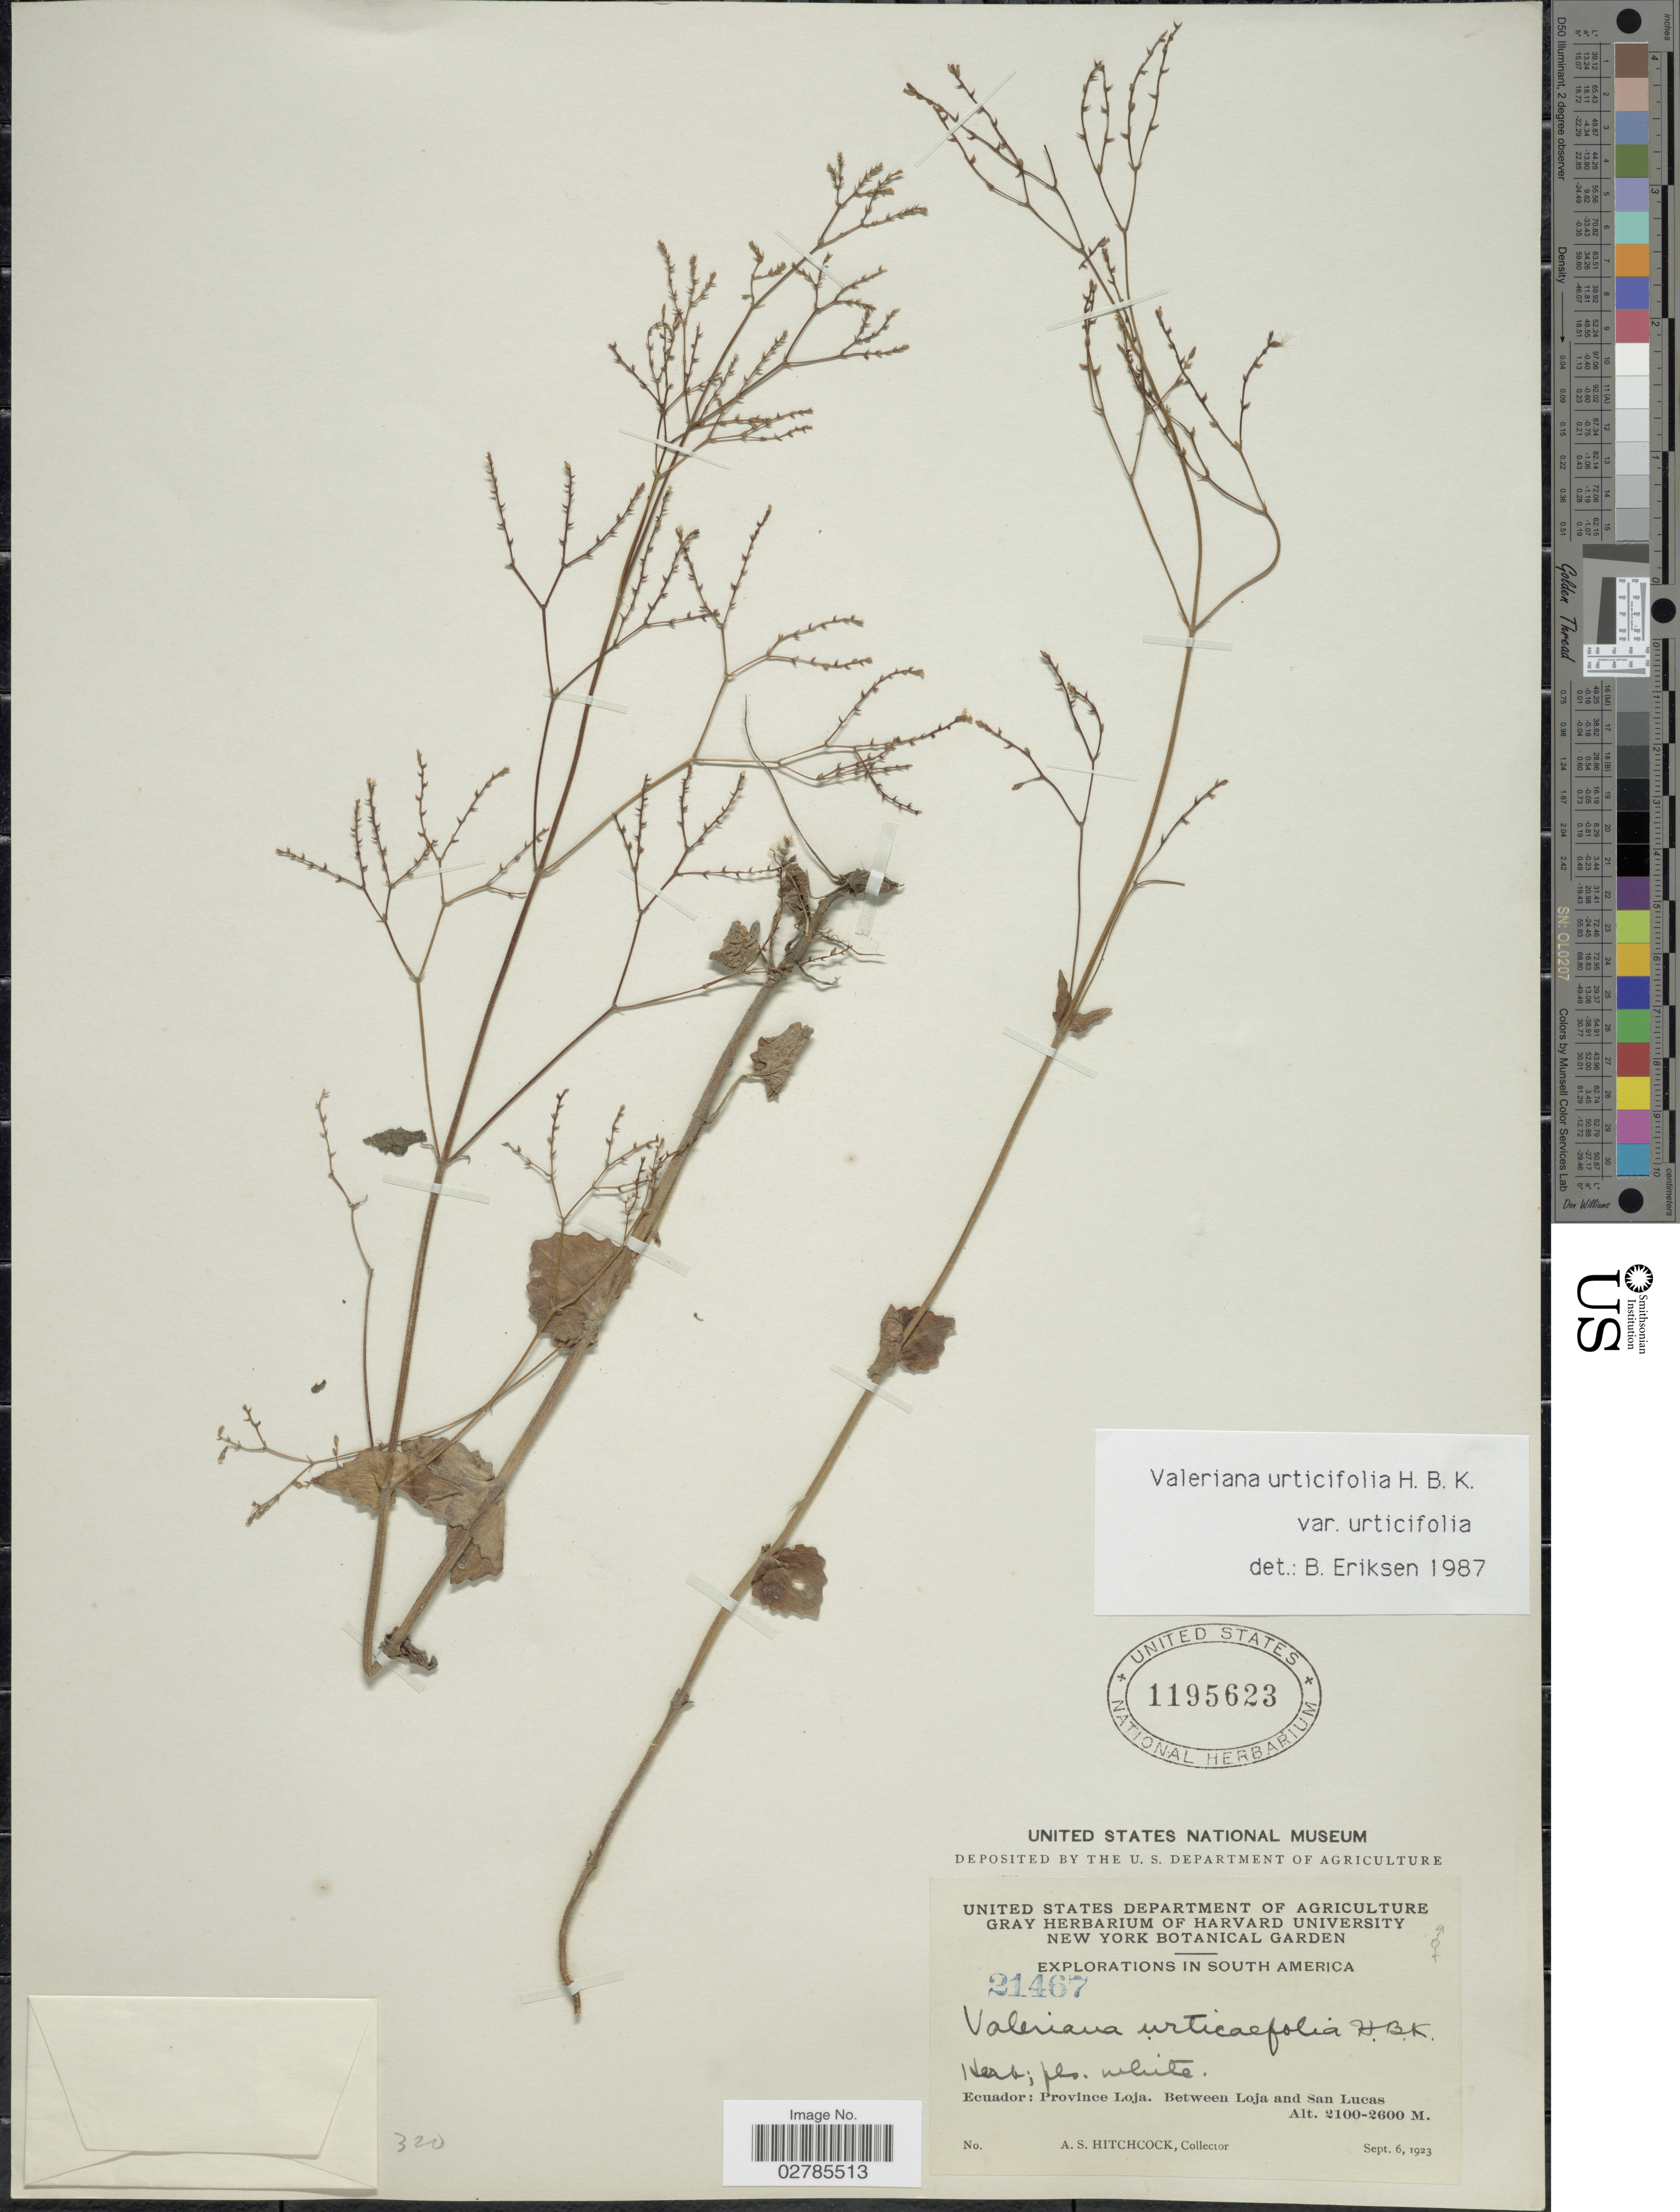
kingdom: Plantae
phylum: Tracheophyta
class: Magnoliopsida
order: Dipsacales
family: Caprifoliaceae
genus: Valeriana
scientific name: Valeriana urticaefolia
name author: Kunth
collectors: A. S. Hitchcock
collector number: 21467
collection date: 1923-09-06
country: Ecuador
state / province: Loja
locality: Between Loja and San Lucas.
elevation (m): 2100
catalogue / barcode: US 1195623